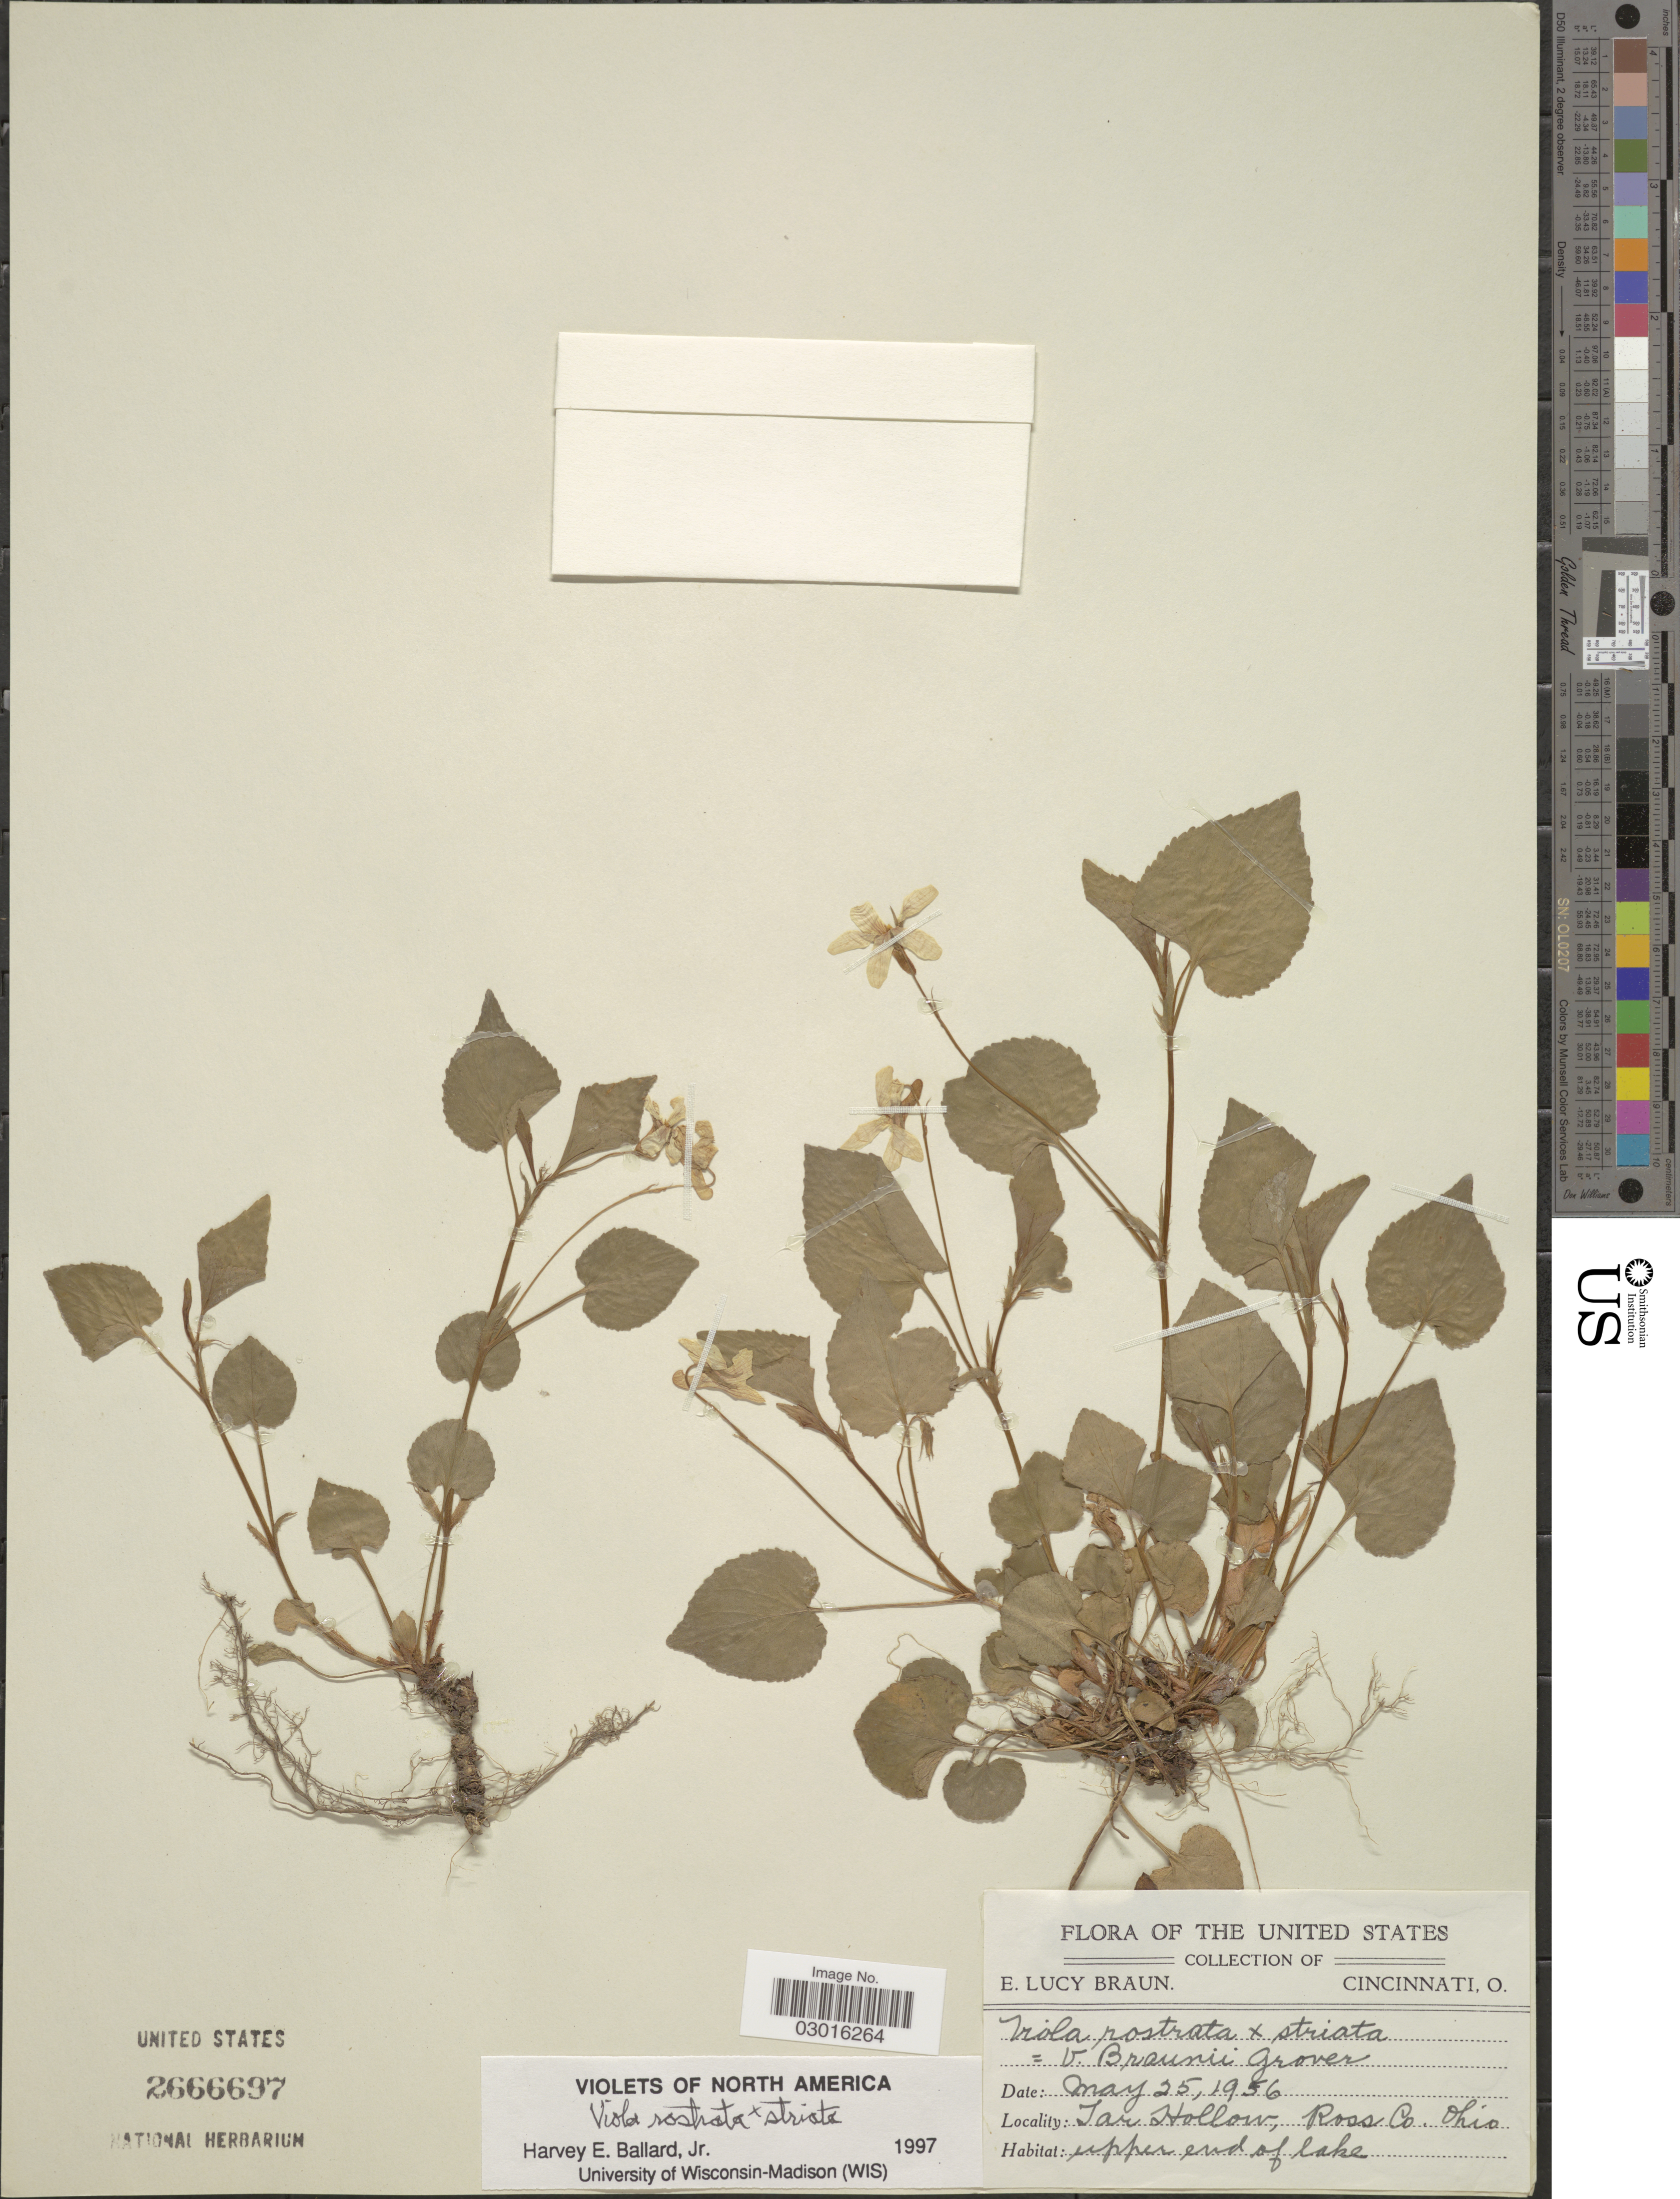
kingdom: Plantae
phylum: Tracheophyta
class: Magnoliopsida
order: Malpighiales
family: Violaceae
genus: Viola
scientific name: Viola rostrata x V. striata Aiton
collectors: E. L. Braun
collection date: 1956-05-25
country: United States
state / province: Ohio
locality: Tar Hollow, Ross Co.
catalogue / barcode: US 2666697